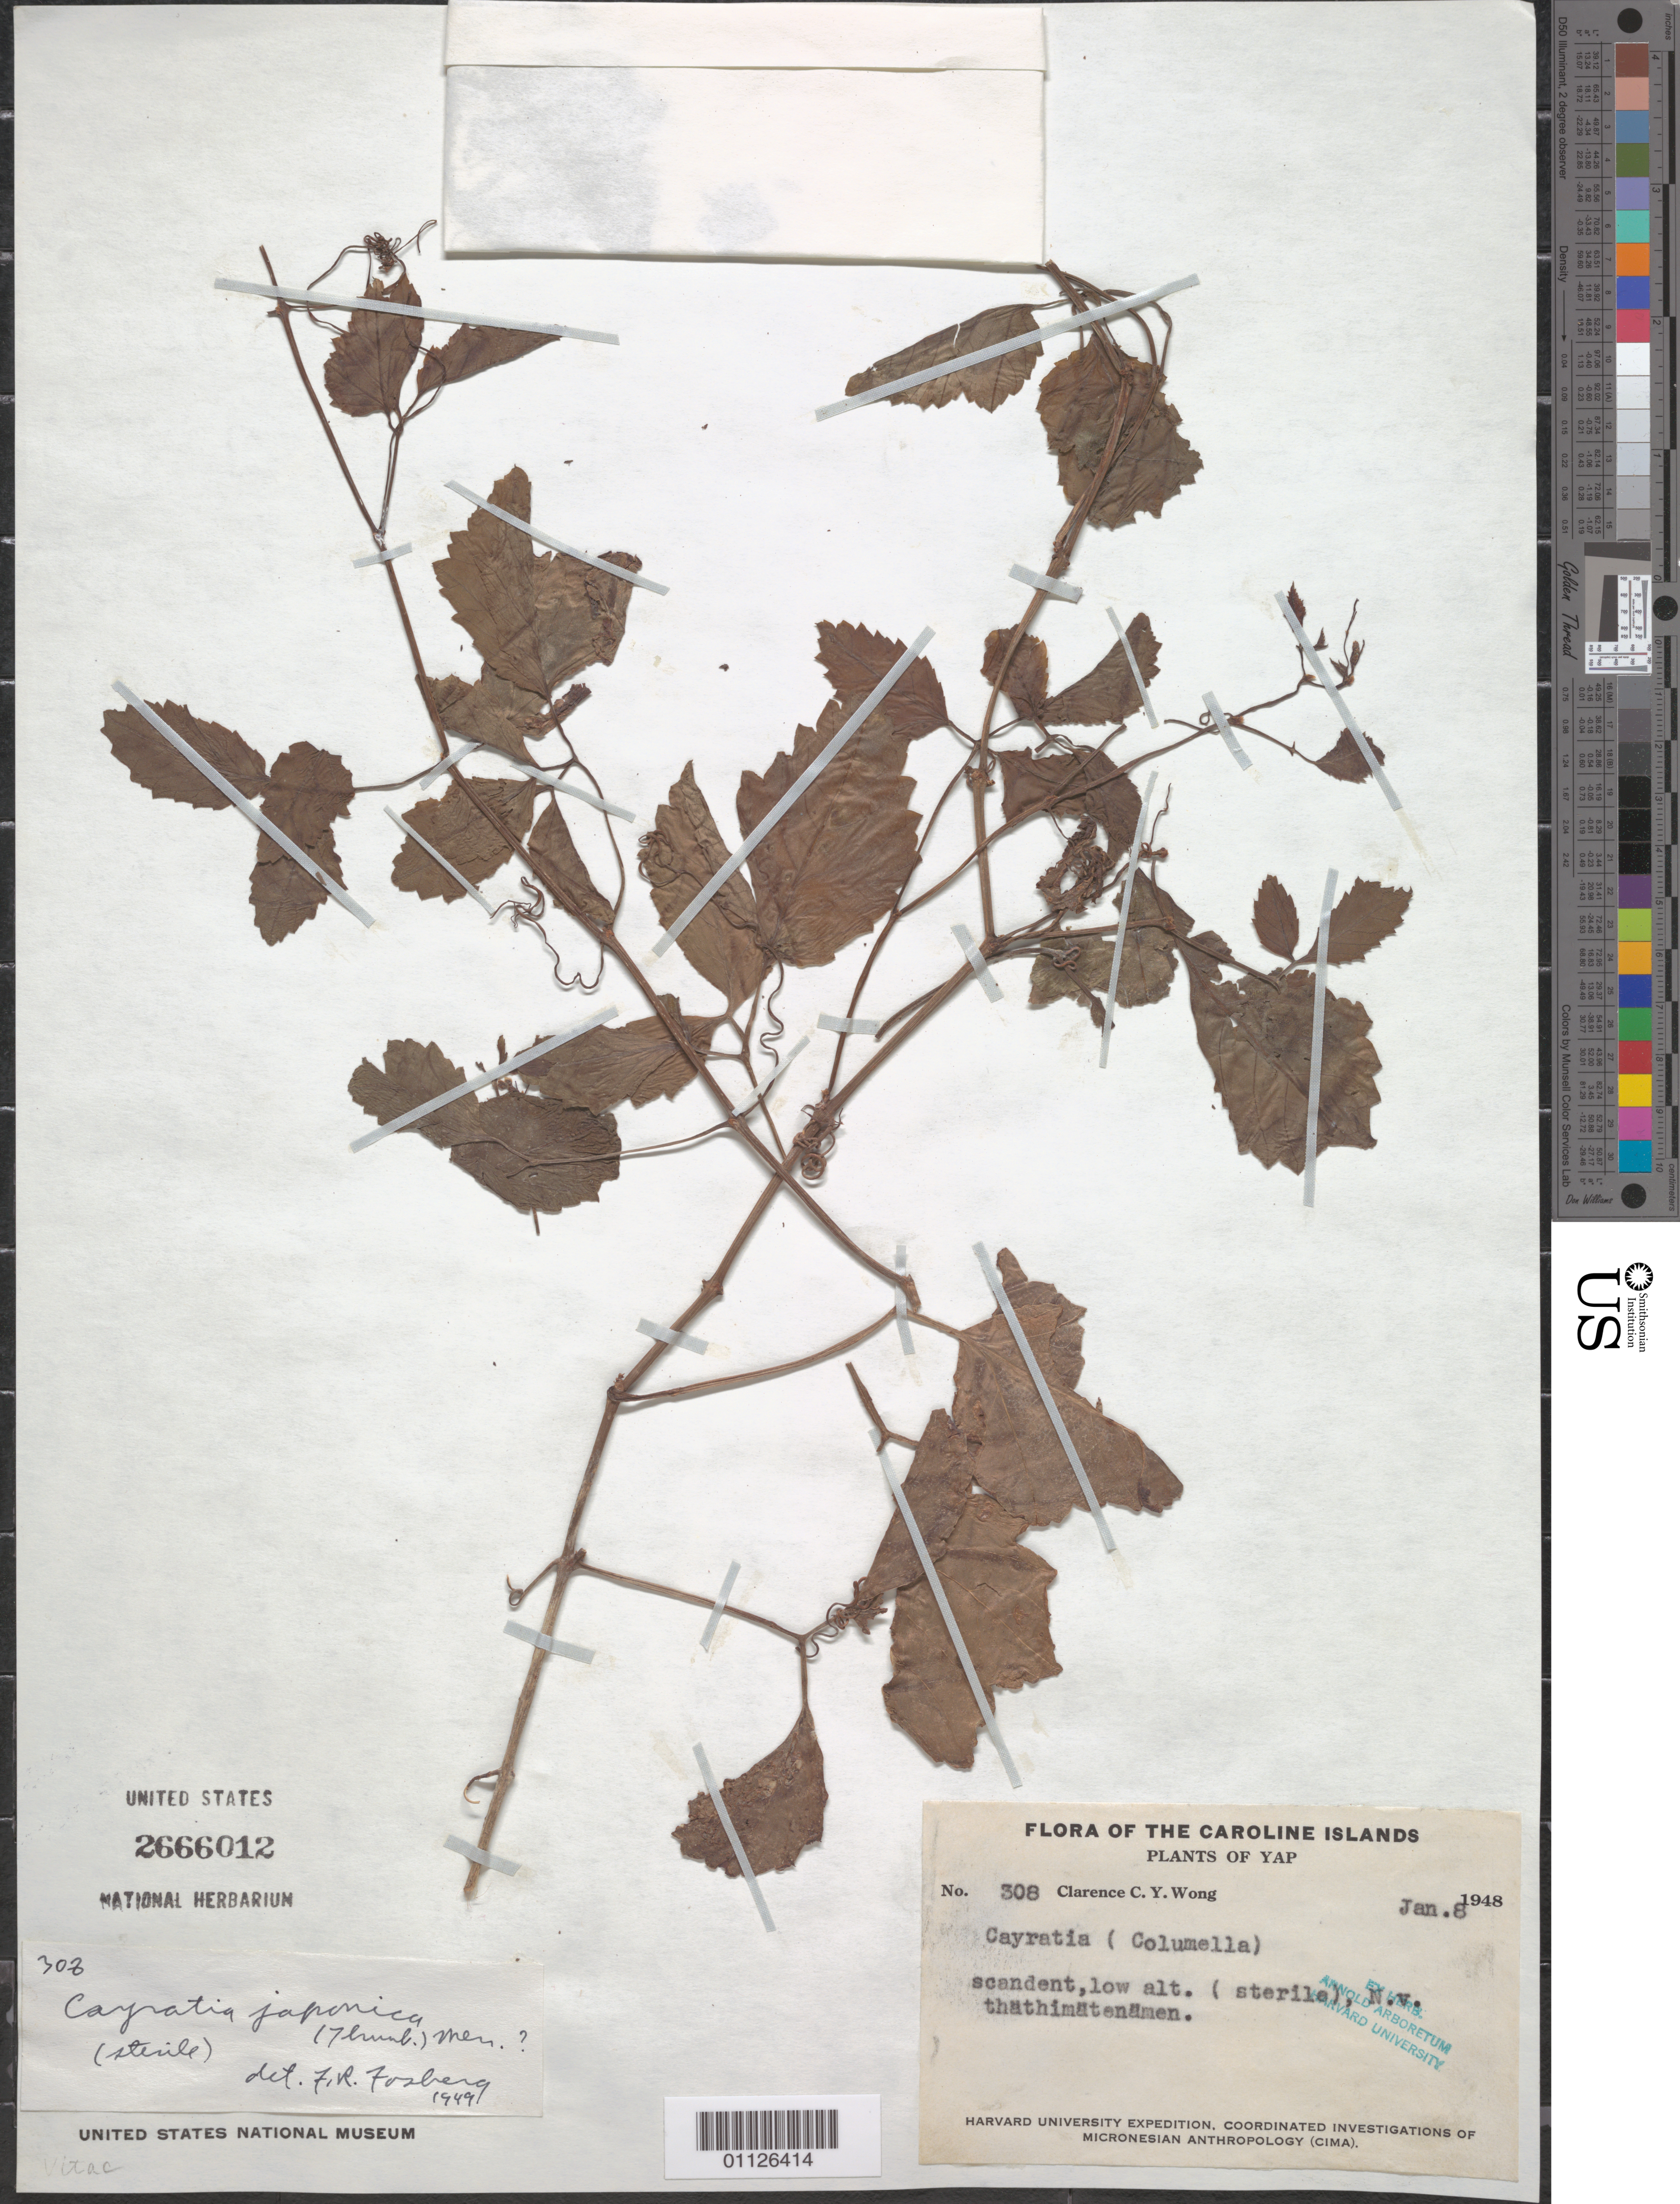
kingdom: Plantae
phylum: Tracheophyta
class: Magnoliopsida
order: Vitales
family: Vitaceae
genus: Cayratia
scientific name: Cayratia japonica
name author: (Thunb.) Gagnep.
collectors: C. Wong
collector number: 308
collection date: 1948-01-08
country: Micronesia, Federated States of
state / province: Yap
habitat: Scandent.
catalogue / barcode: US 2666012